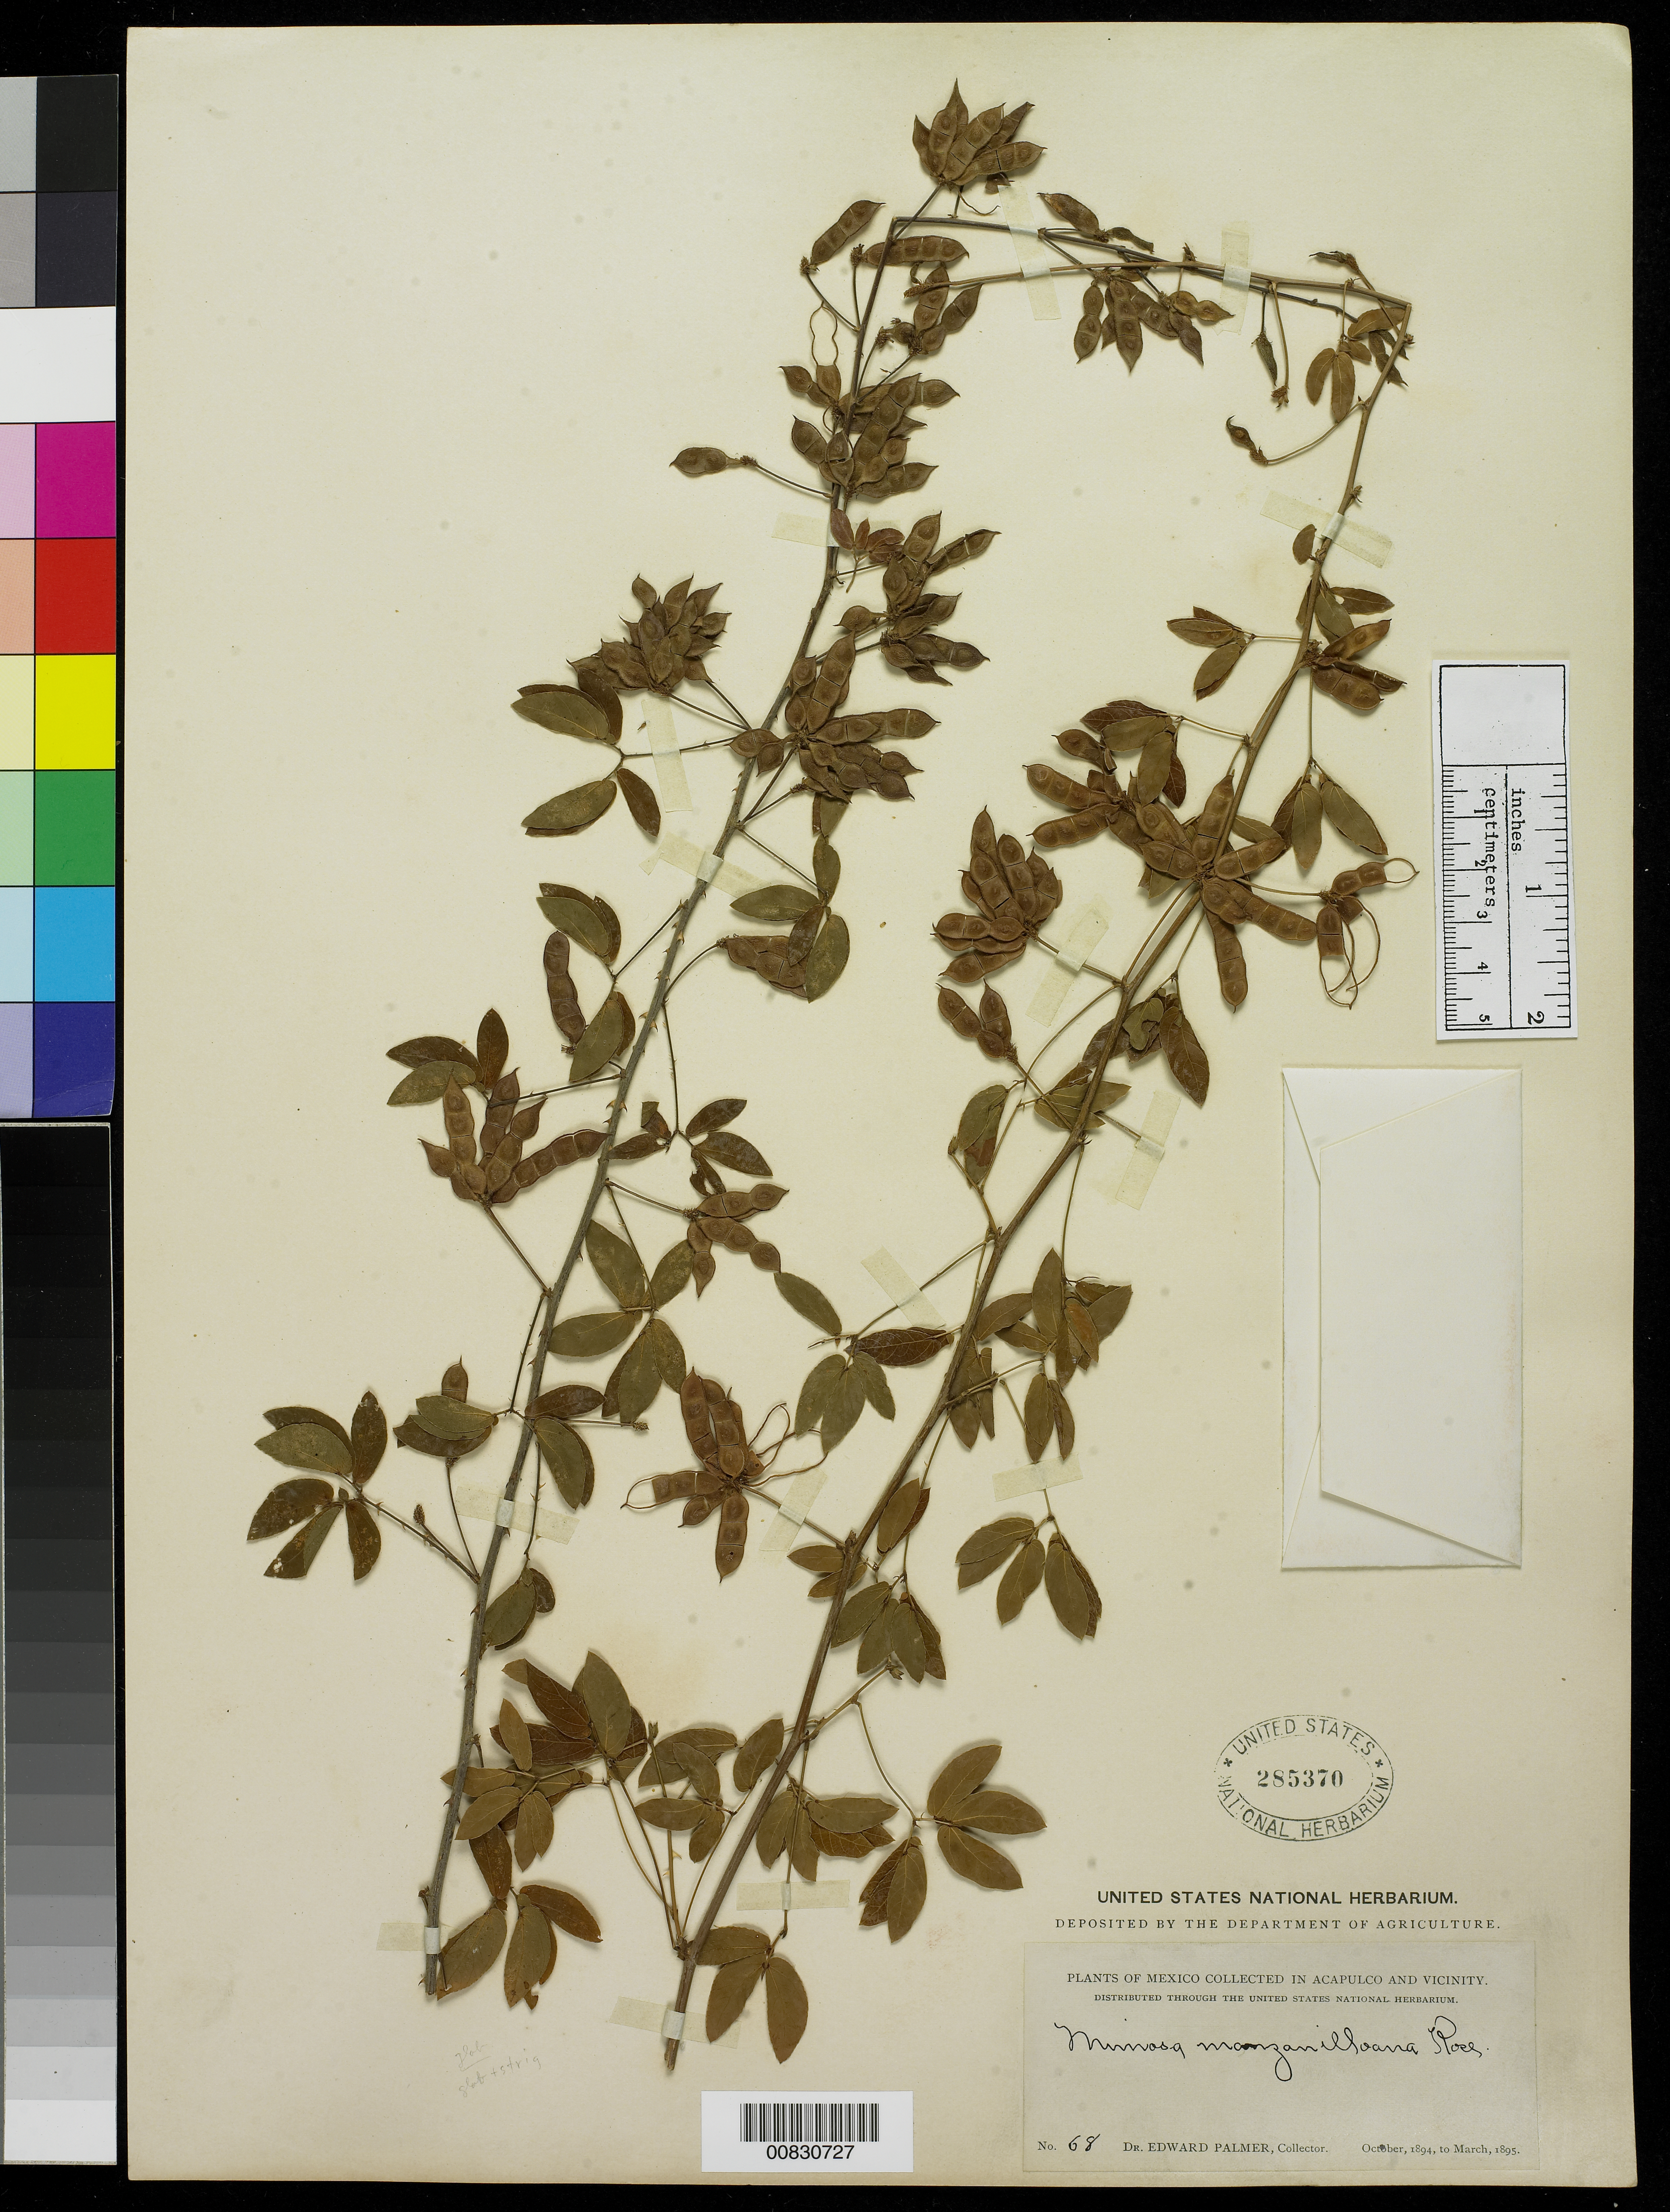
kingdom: Plantae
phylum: Tracheophyta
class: Magnoliopsida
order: Fabales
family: Fabaceae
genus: Mimosa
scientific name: Mimosa albida var. glabrior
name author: B.L. Rob.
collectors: E. Palmer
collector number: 68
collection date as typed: Oct 1894 to -- Mar 1895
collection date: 1894-10/1895-03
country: Mexico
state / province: Guerrero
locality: Acapulco, Guerrero and vicinity.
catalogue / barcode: US 285370